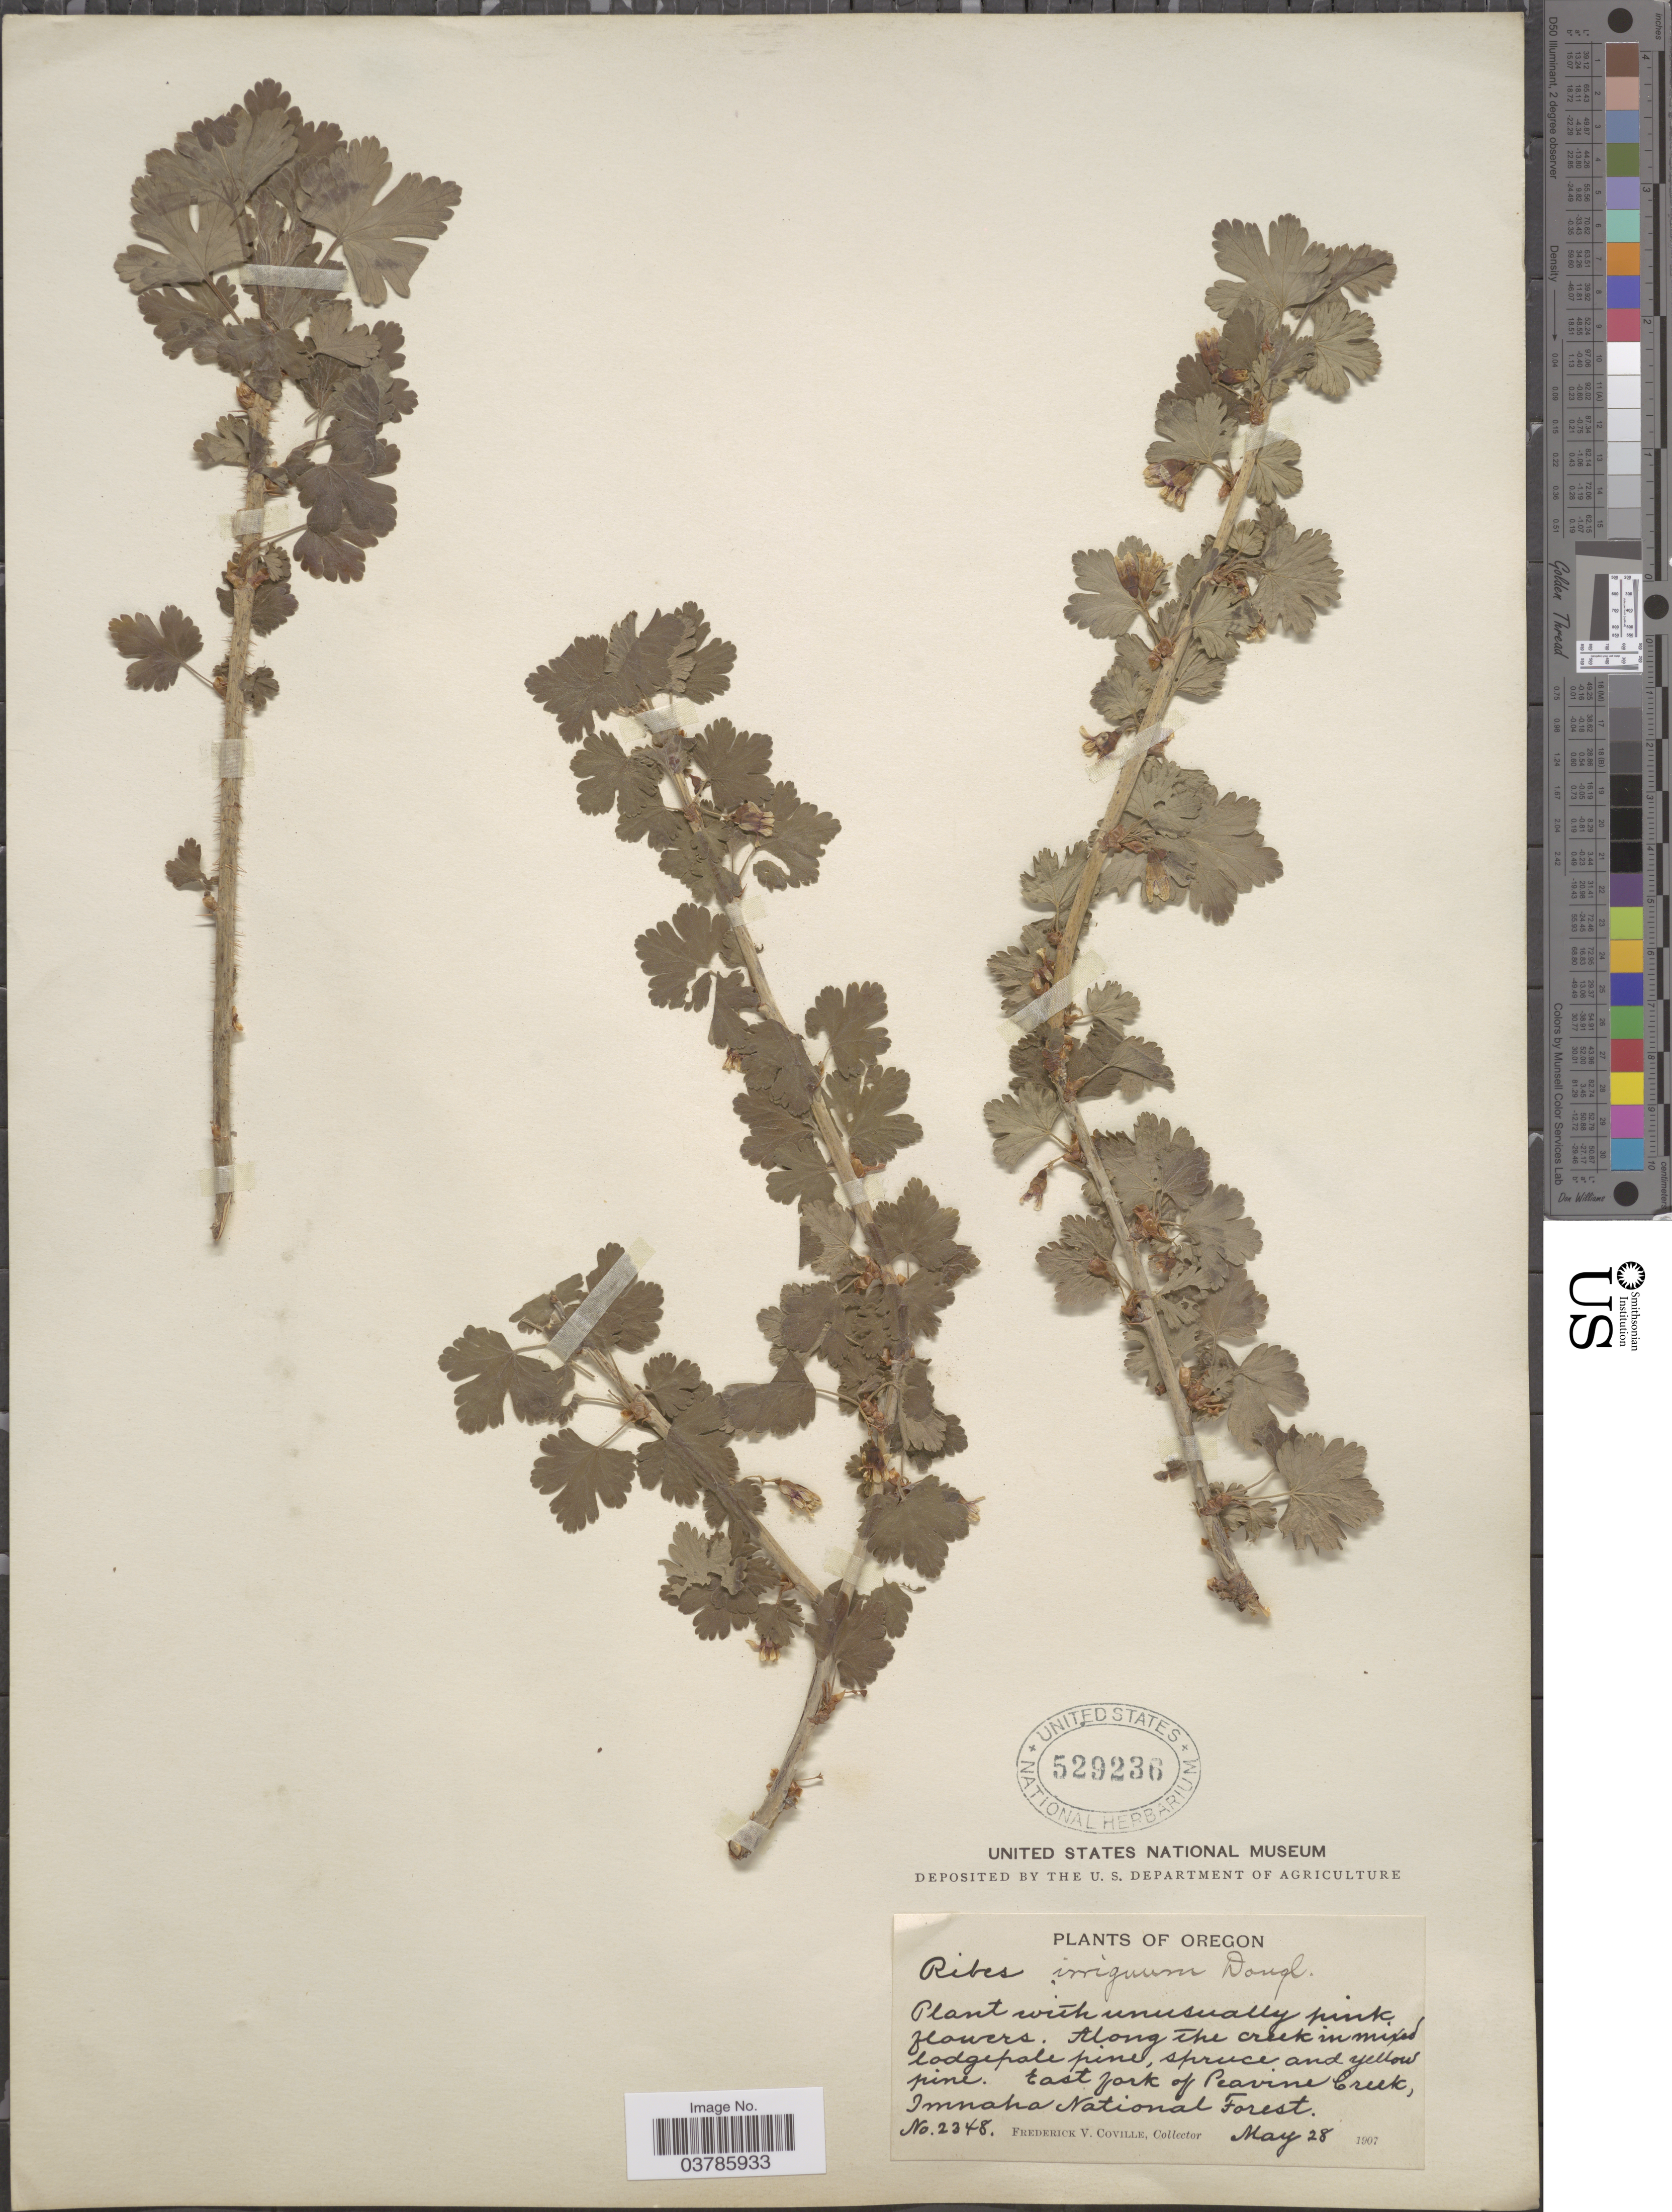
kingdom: Plantae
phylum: Tracheophyta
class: Magnoliopsida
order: Saxifragales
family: Grossulariaceae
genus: Ribes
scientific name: Ribes oxyacanthoides var. irriguum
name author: (Douglas) Jancz.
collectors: F. V. Coville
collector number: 2348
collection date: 1907-05-28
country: United States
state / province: Oregon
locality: Along the Creek. East fork of Peavine Creek, Imnaha National Forest,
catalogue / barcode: US 529236